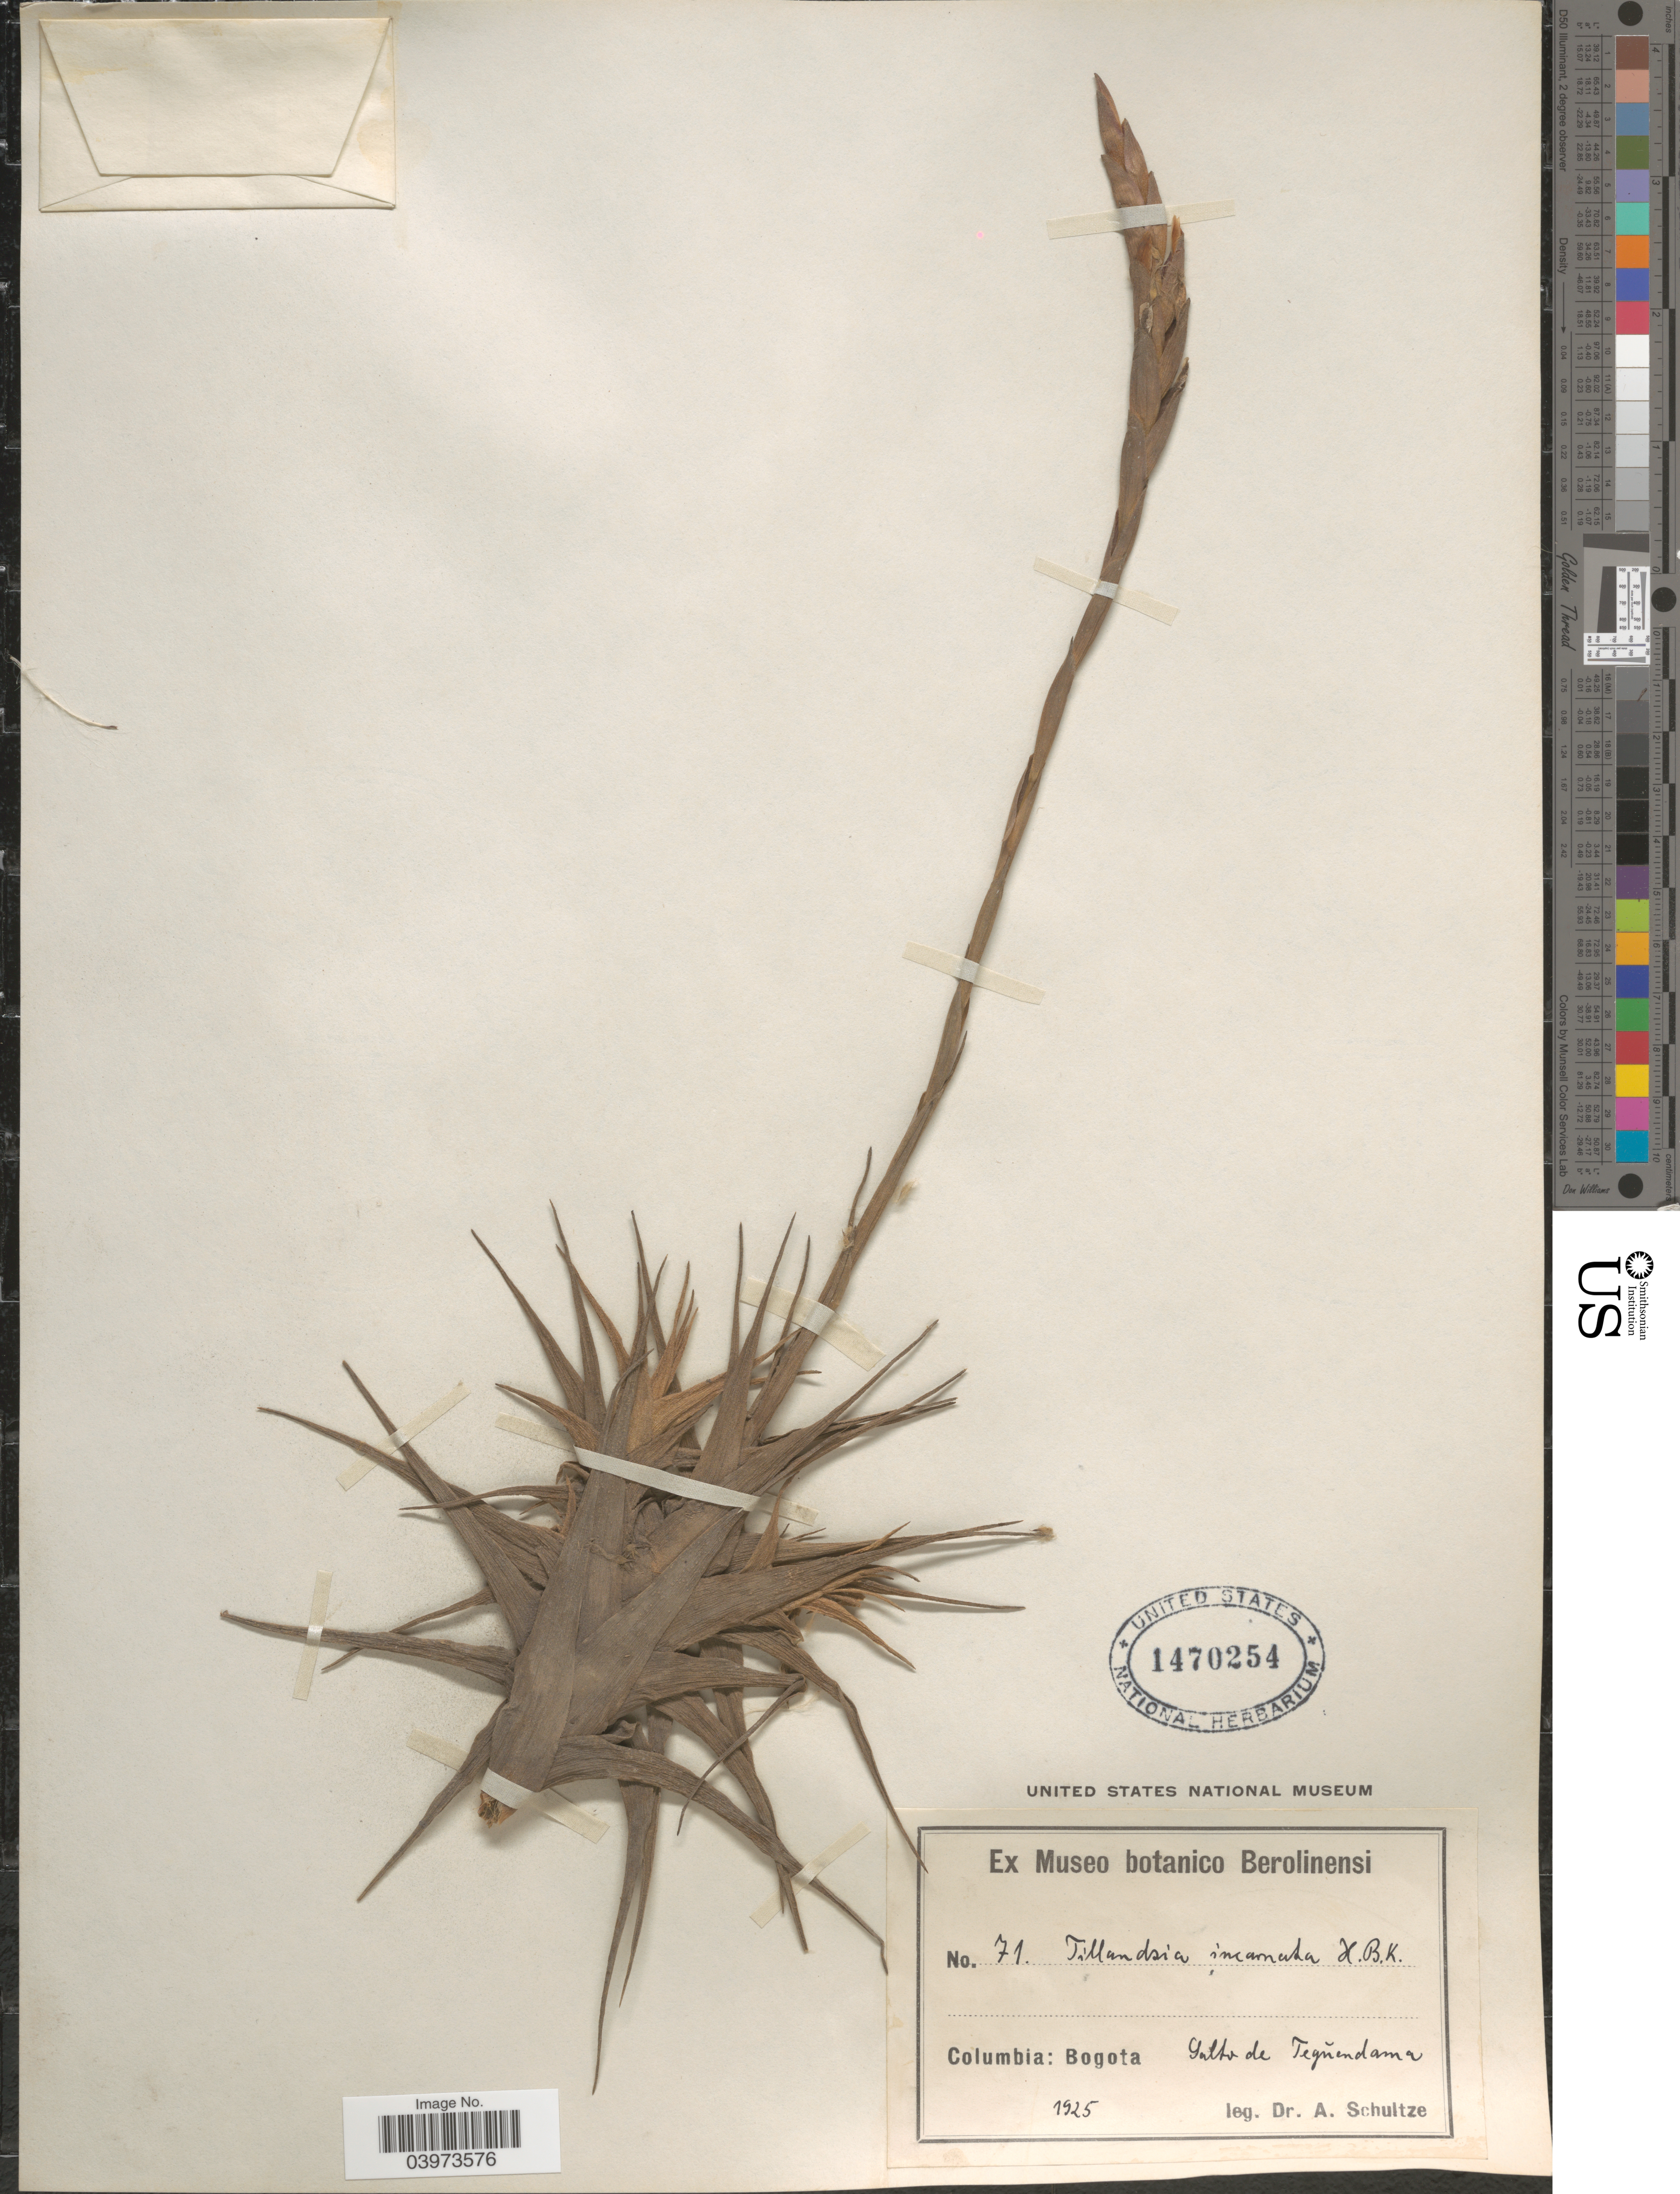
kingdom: Plantae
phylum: Tracheophyta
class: Liliopsida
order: Poales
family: Bromeliaceae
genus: Tillandsia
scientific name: Tillandsia incarnata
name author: Kunth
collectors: A. Schultze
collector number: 71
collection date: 1925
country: Colombia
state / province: Bogota D.C.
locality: Bogota. Salto de Teqŭendama.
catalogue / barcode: US 1470254